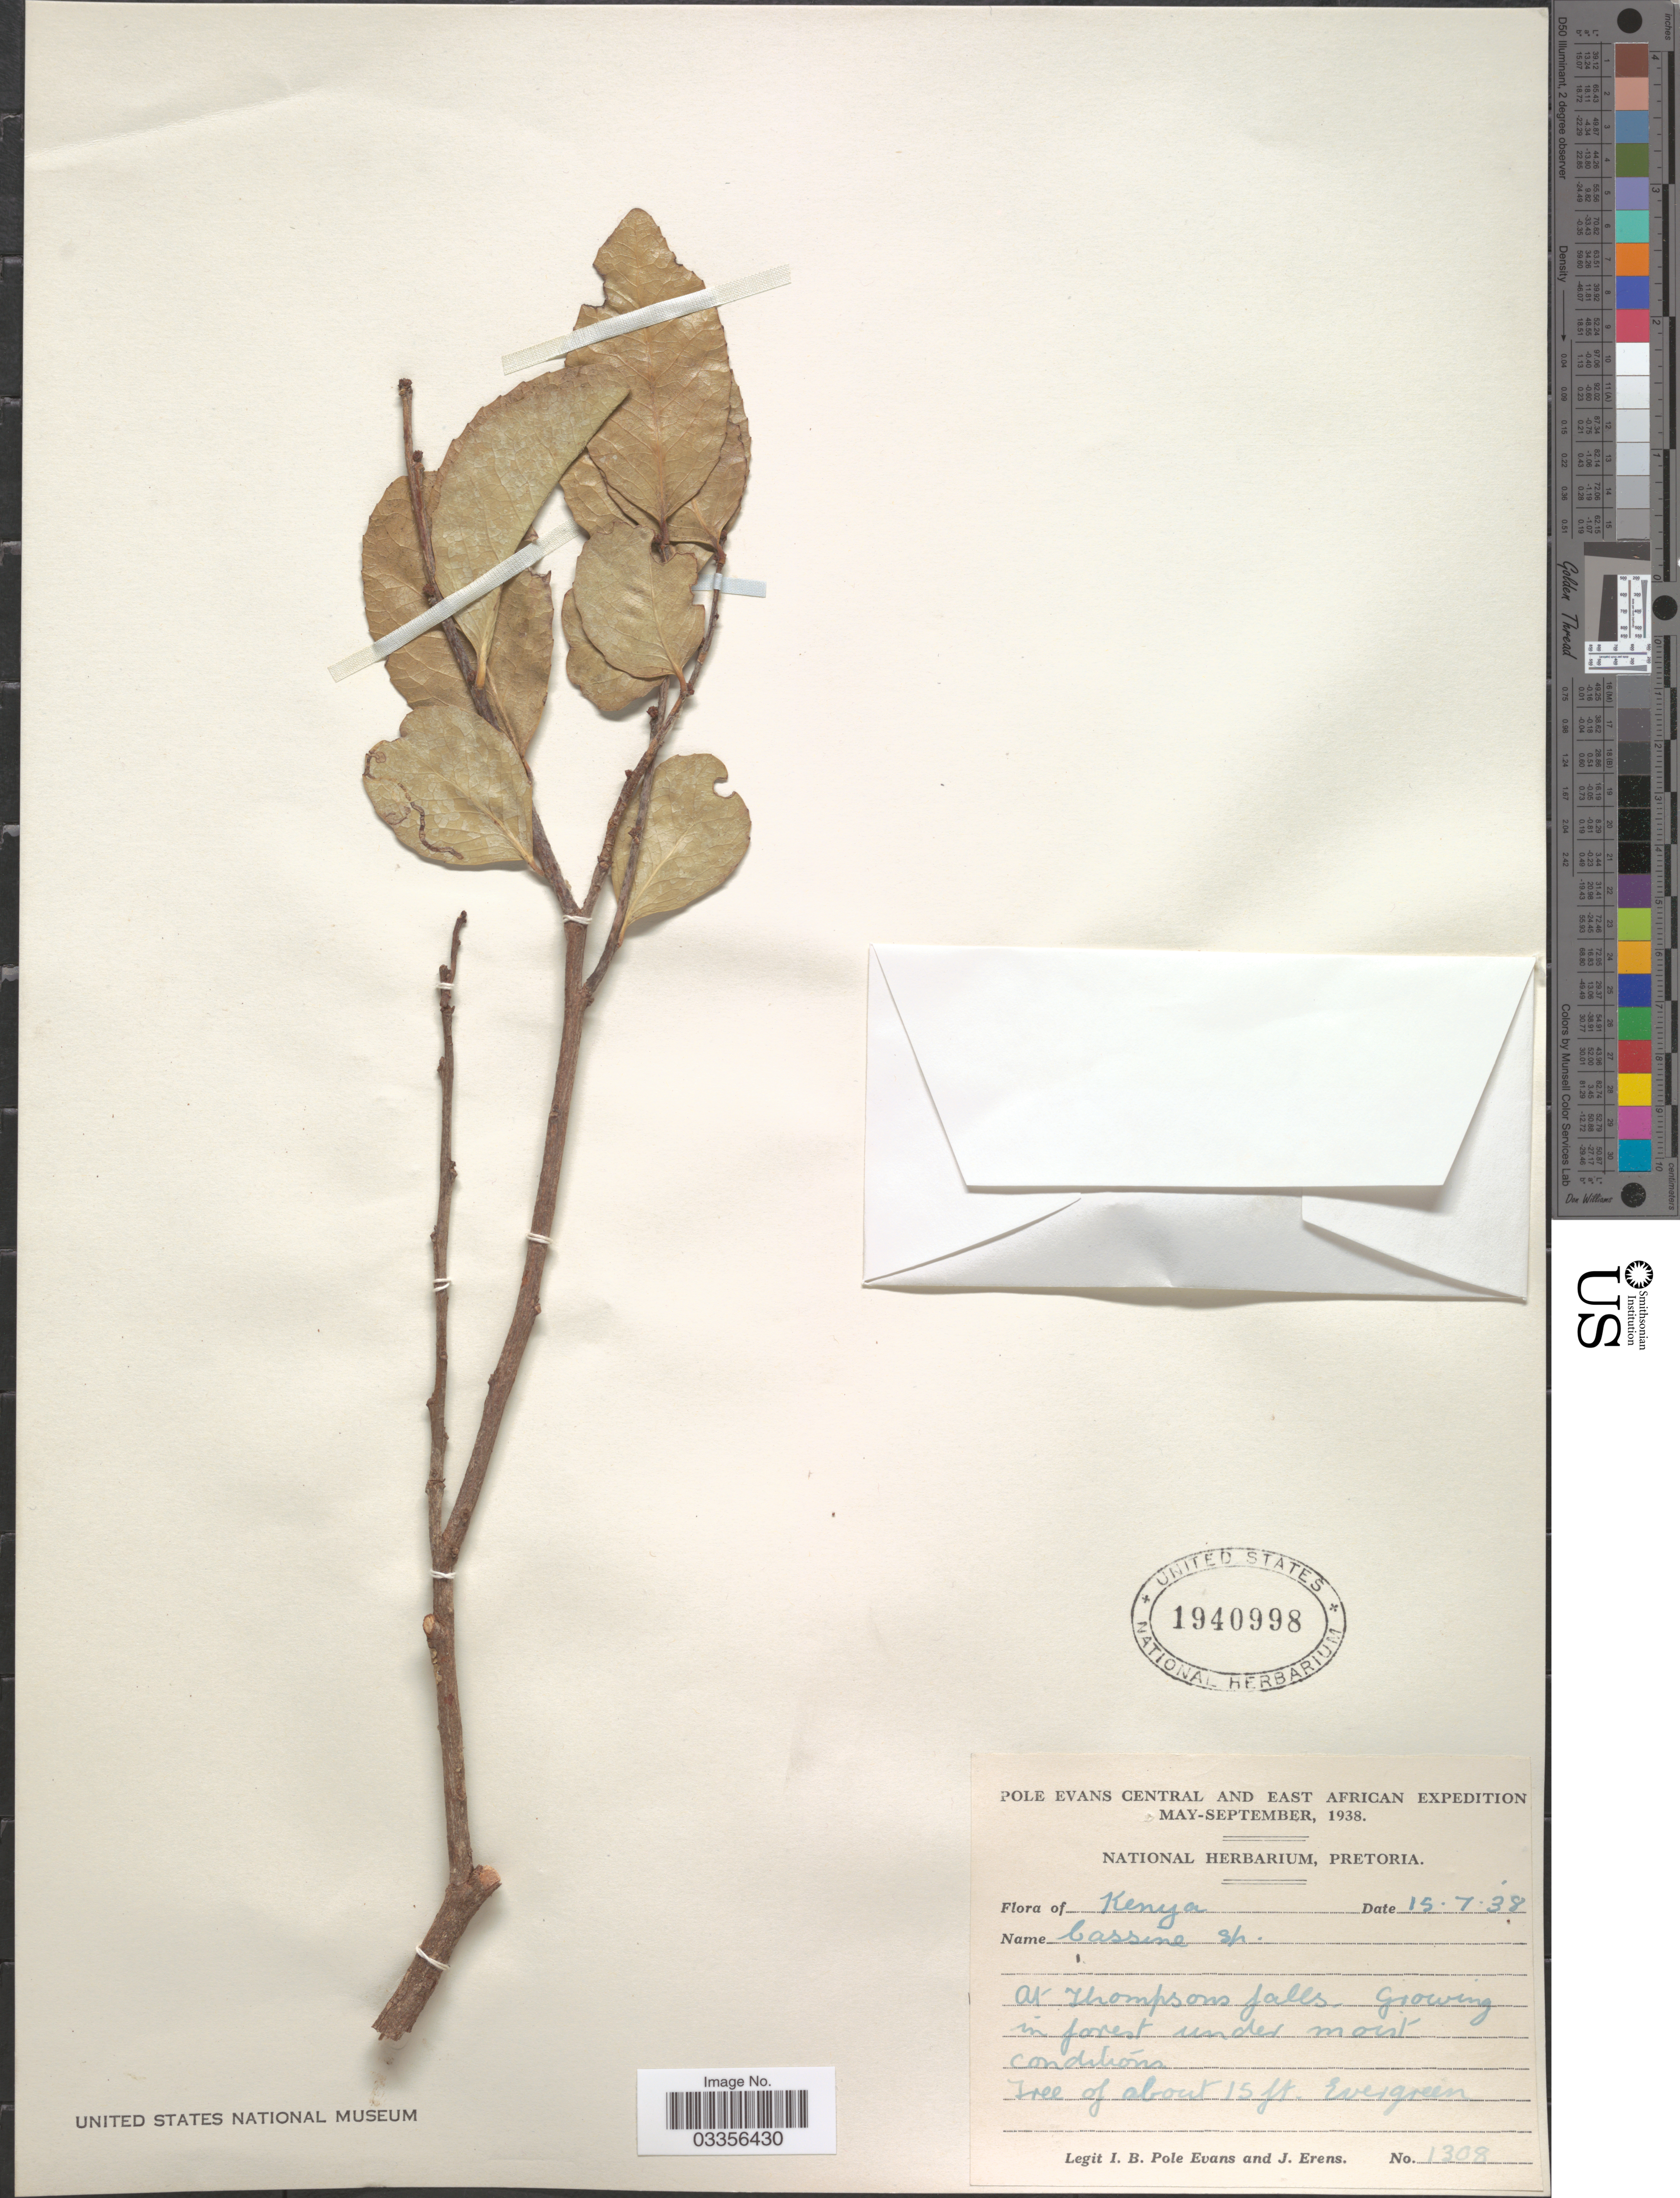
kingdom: Plantae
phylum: Tracheophyta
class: Magnoliopsida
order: Celastrales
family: Celastraceae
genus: Cassine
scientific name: Cassine sp.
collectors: I. B. Pole-Evans & J. Erens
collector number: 1308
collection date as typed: Transcribed d/m/y: 15/7/38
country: Kenya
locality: At Thompson falls.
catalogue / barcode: US 1940998